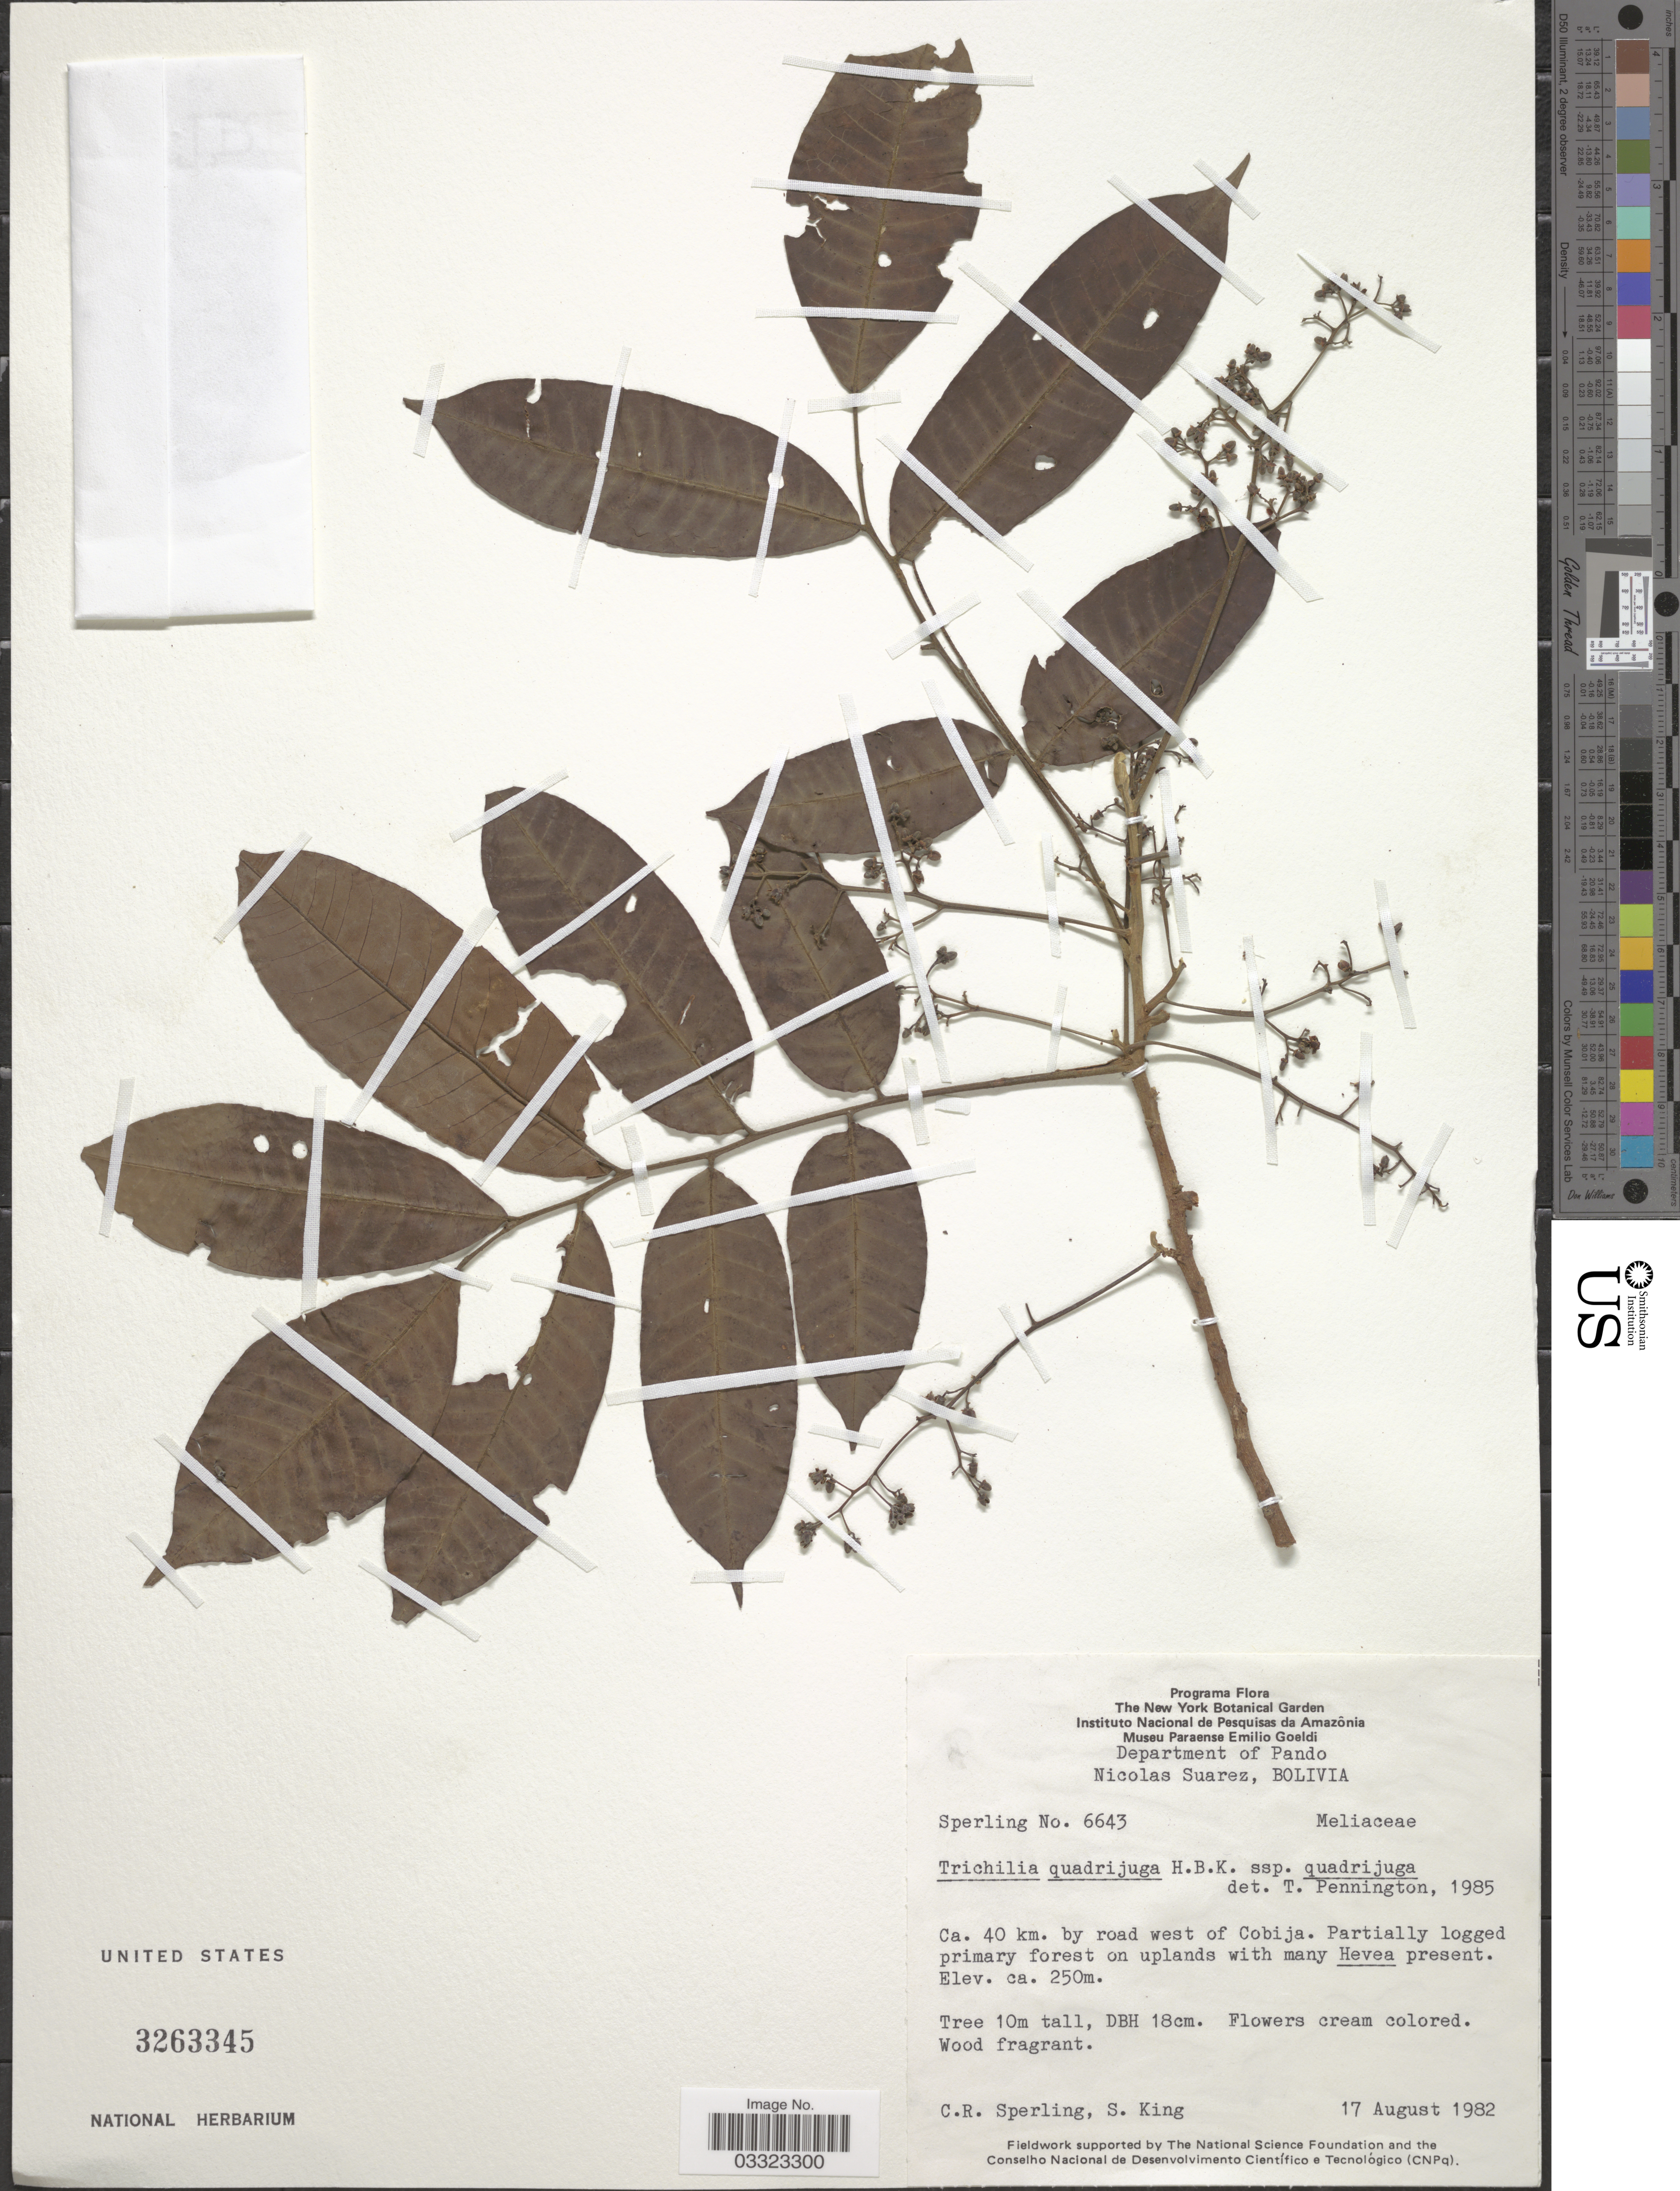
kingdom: Plantae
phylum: Tracheophyta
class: Magnoliopsida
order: Sapindales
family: Meliaceae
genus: Trichilia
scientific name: Trichilia quadrijuga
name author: Kunth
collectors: C. R. Sperling & S. King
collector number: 6643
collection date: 1982-08-17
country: Bolivia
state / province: Pando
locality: Department of Pando, Nicolas Suarez, Ca. 40 km. by road west of Cobija.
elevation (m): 250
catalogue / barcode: US 3263345